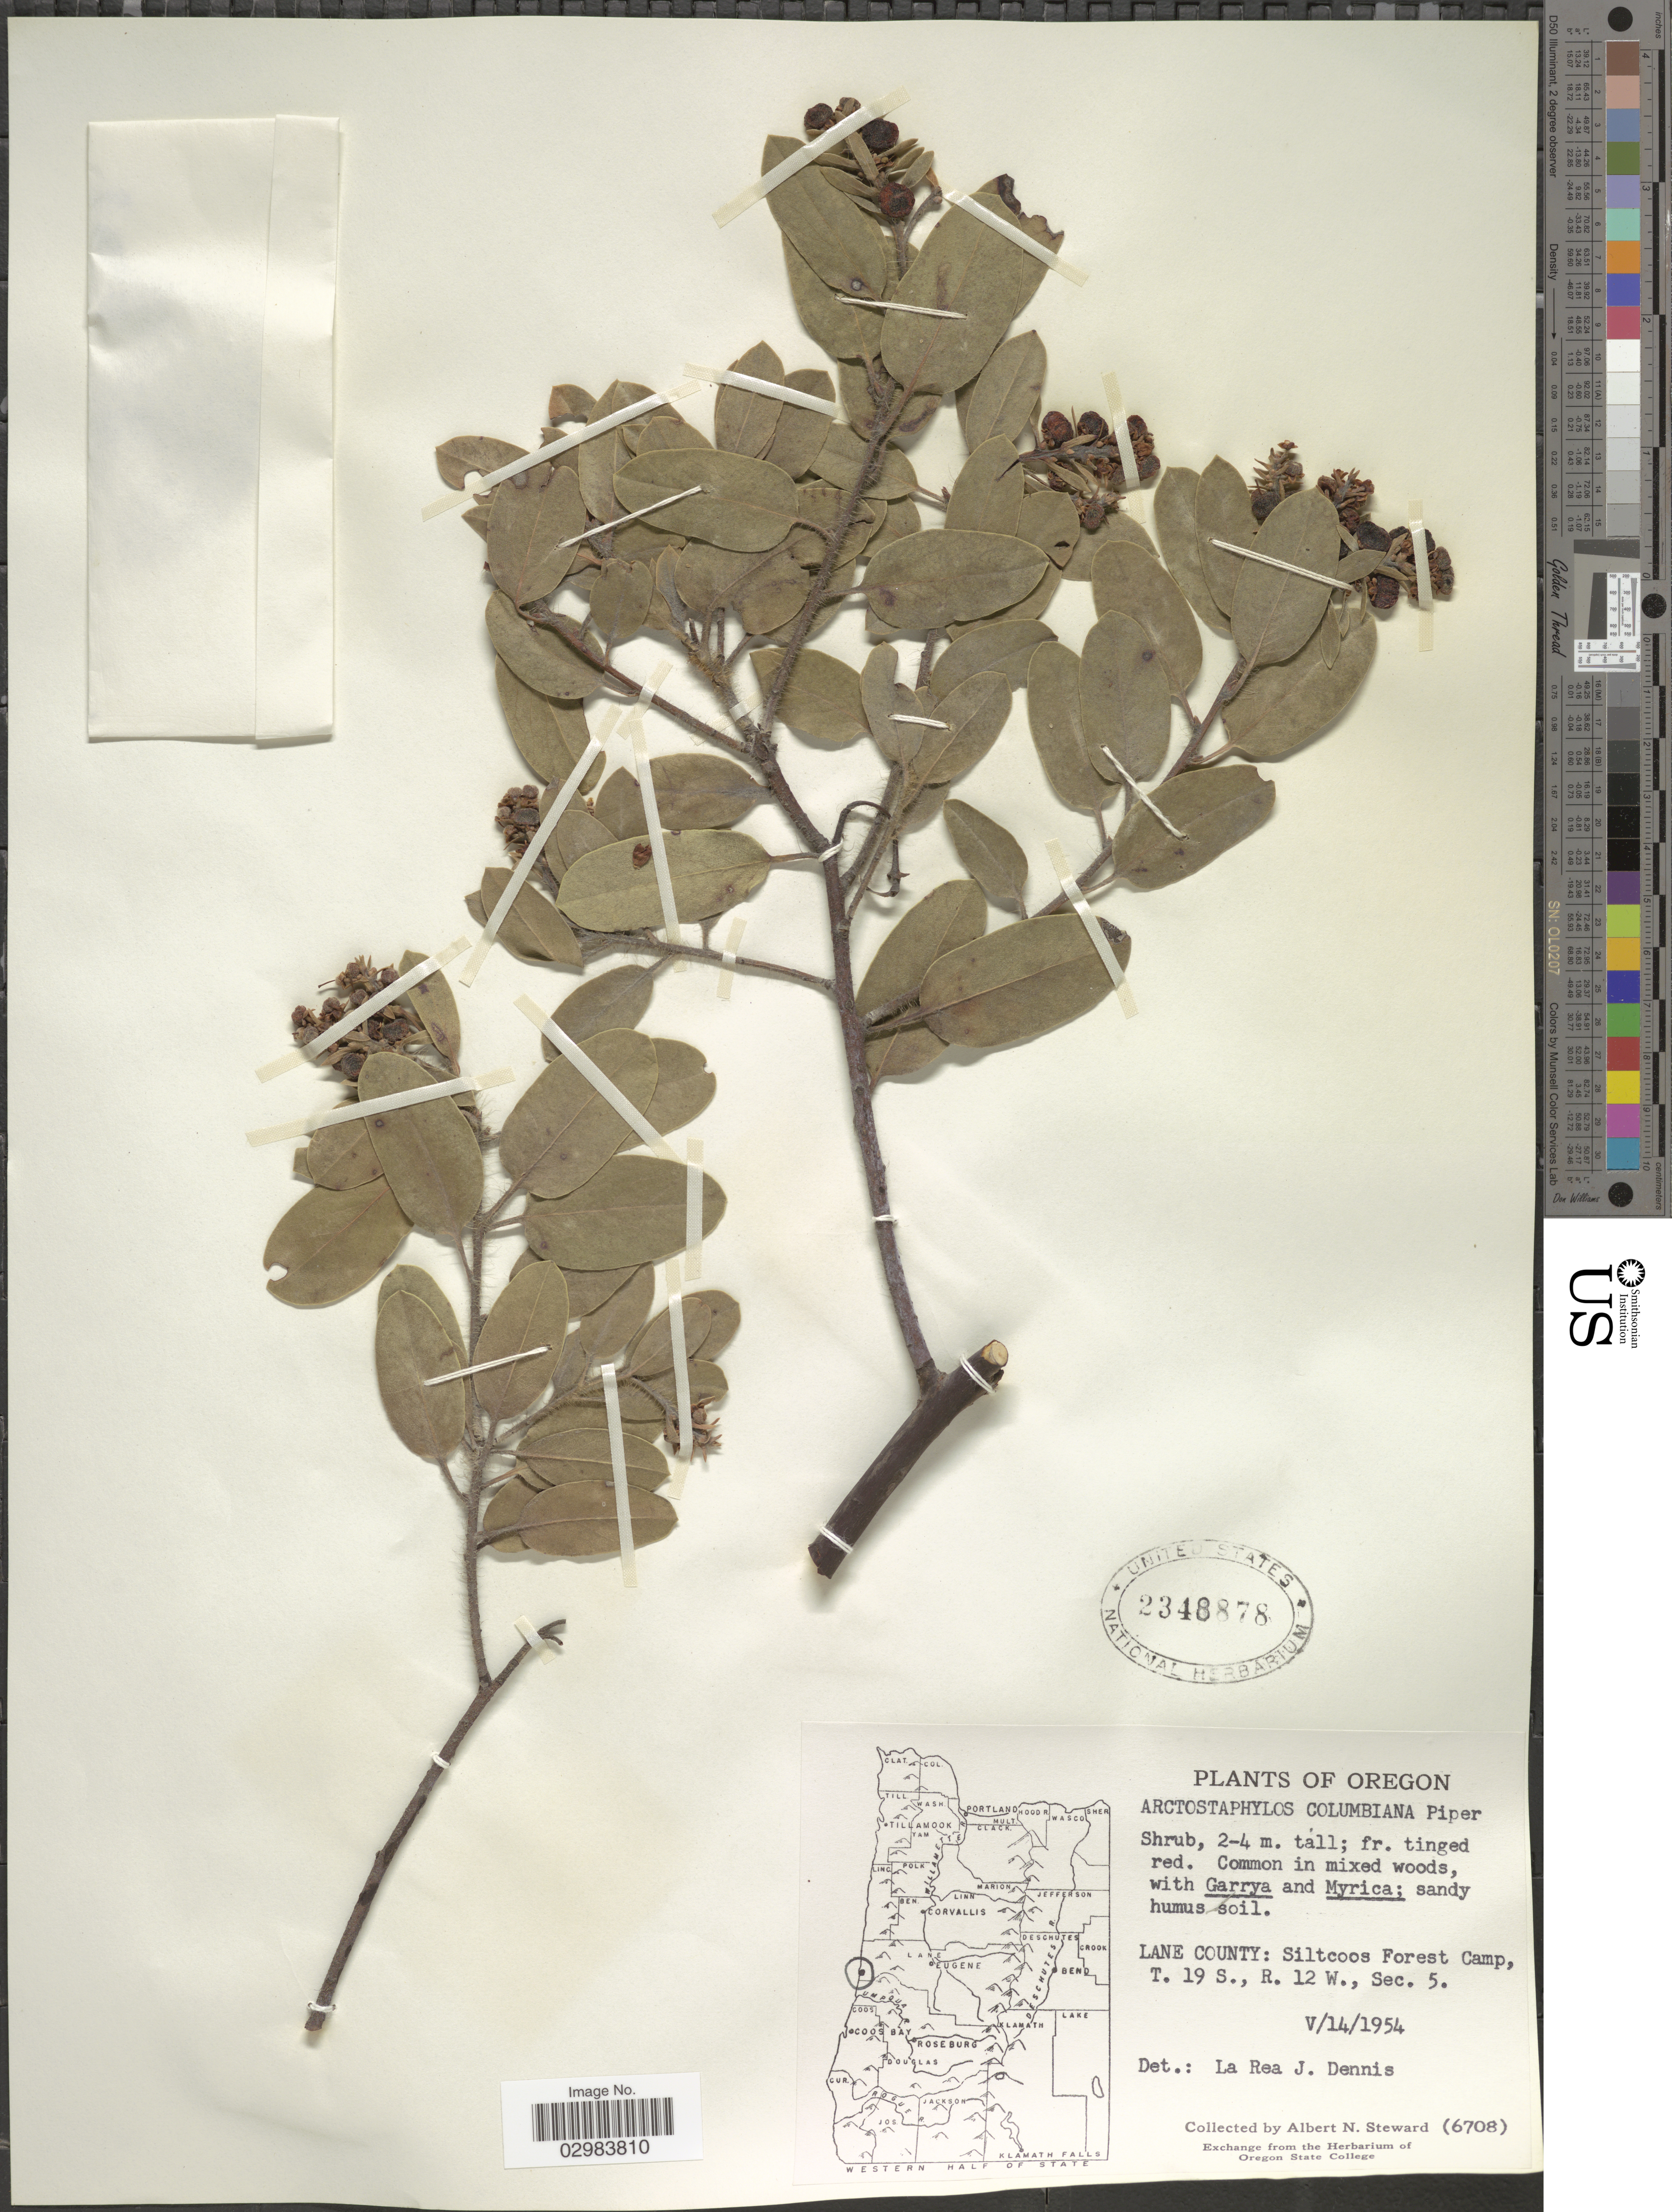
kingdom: Plantae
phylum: Tracheophyta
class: Magnoliopsida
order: Ericales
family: Ericaceae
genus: Arctostaphylos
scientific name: Arctostaphylos columbiana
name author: Piper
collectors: A. N. Steward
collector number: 6708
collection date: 1954-05-14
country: United States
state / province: Oregon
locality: Lane County: Siltcoos Forest Camp, T. 19 S., R. 12 W., Sec. 5.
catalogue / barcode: US 2348878